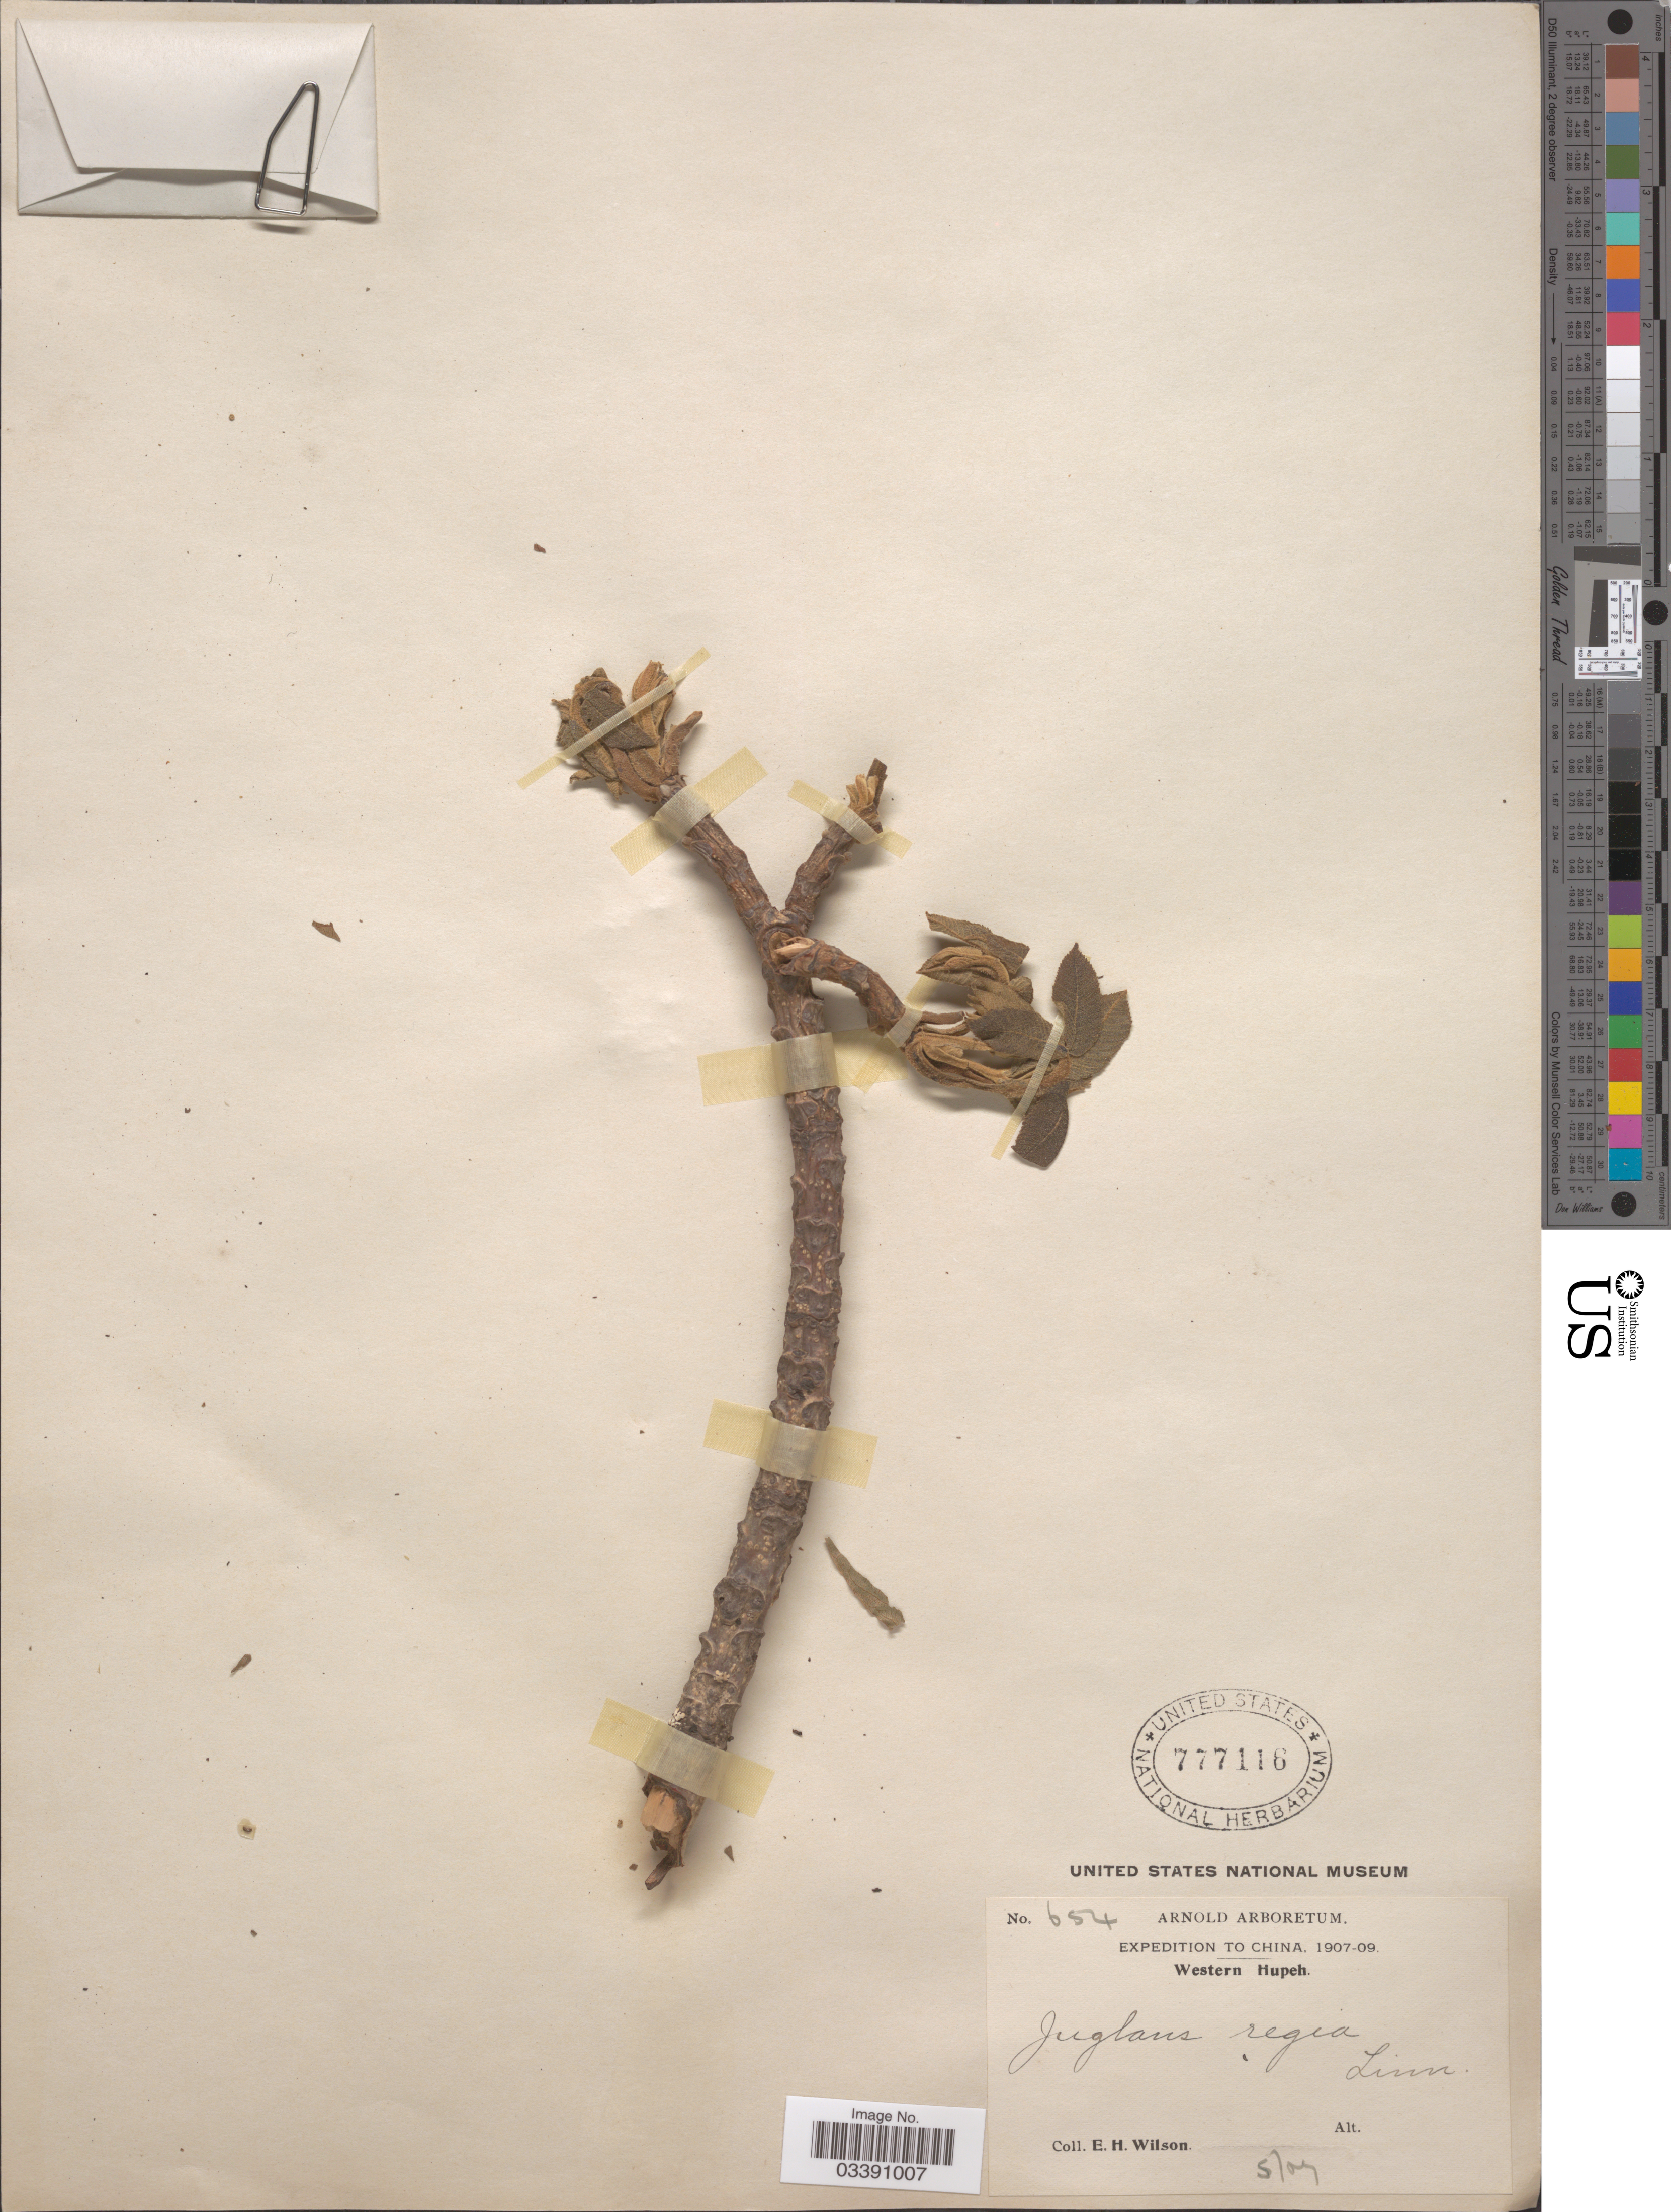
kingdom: Plantae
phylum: Tracheophyta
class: Magnoliopsida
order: Fagales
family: Juglandaceae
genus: Juglans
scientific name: Juglans regia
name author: L.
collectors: E. Wilson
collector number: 654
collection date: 1907-05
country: China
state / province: Hubei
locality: Western Hupeh.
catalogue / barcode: US 777116